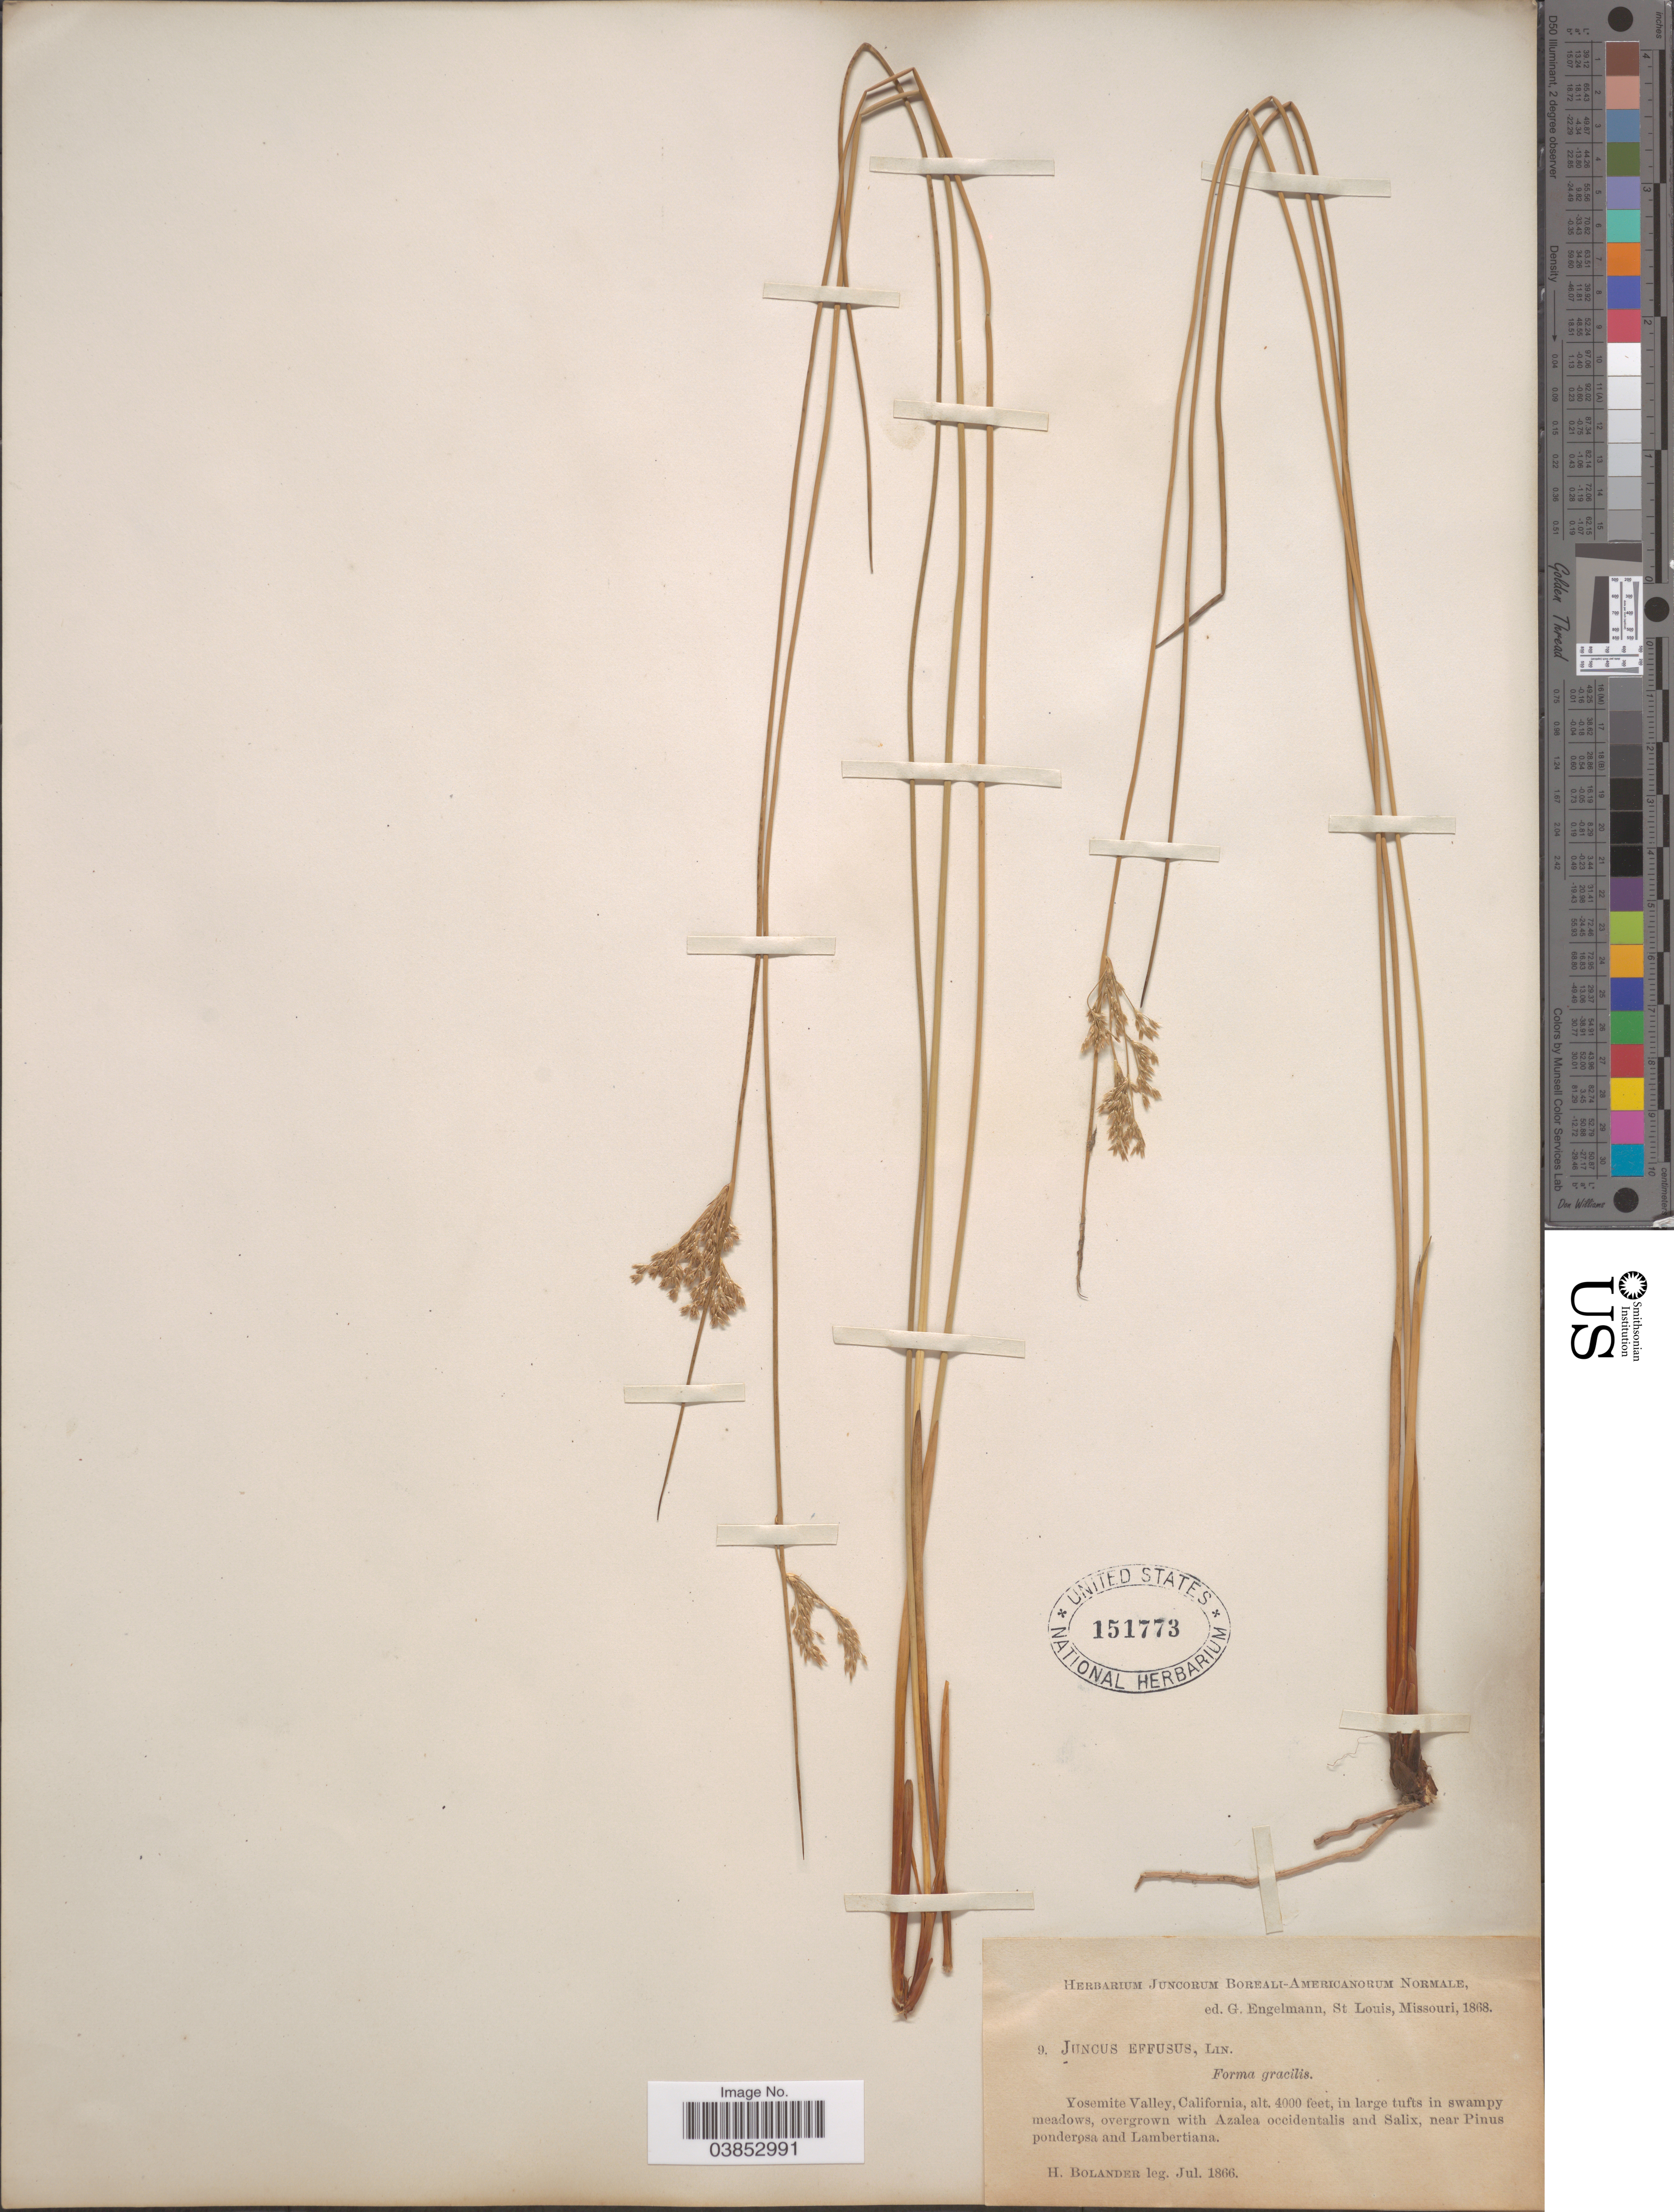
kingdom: Plantae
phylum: Tracheophyta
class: Liliopsida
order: Poales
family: Juncaceae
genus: Juncus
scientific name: Juncus effusus f. gracilis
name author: Buchenau ex Matsum.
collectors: H. Bolander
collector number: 9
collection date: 1866-07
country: United States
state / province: California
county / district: Mariposa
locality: Yosemite Valley, in large tufts in swampy meadows, near Pinus ponderosa and Lambertiana.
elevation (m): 1219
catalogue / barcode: US 151773